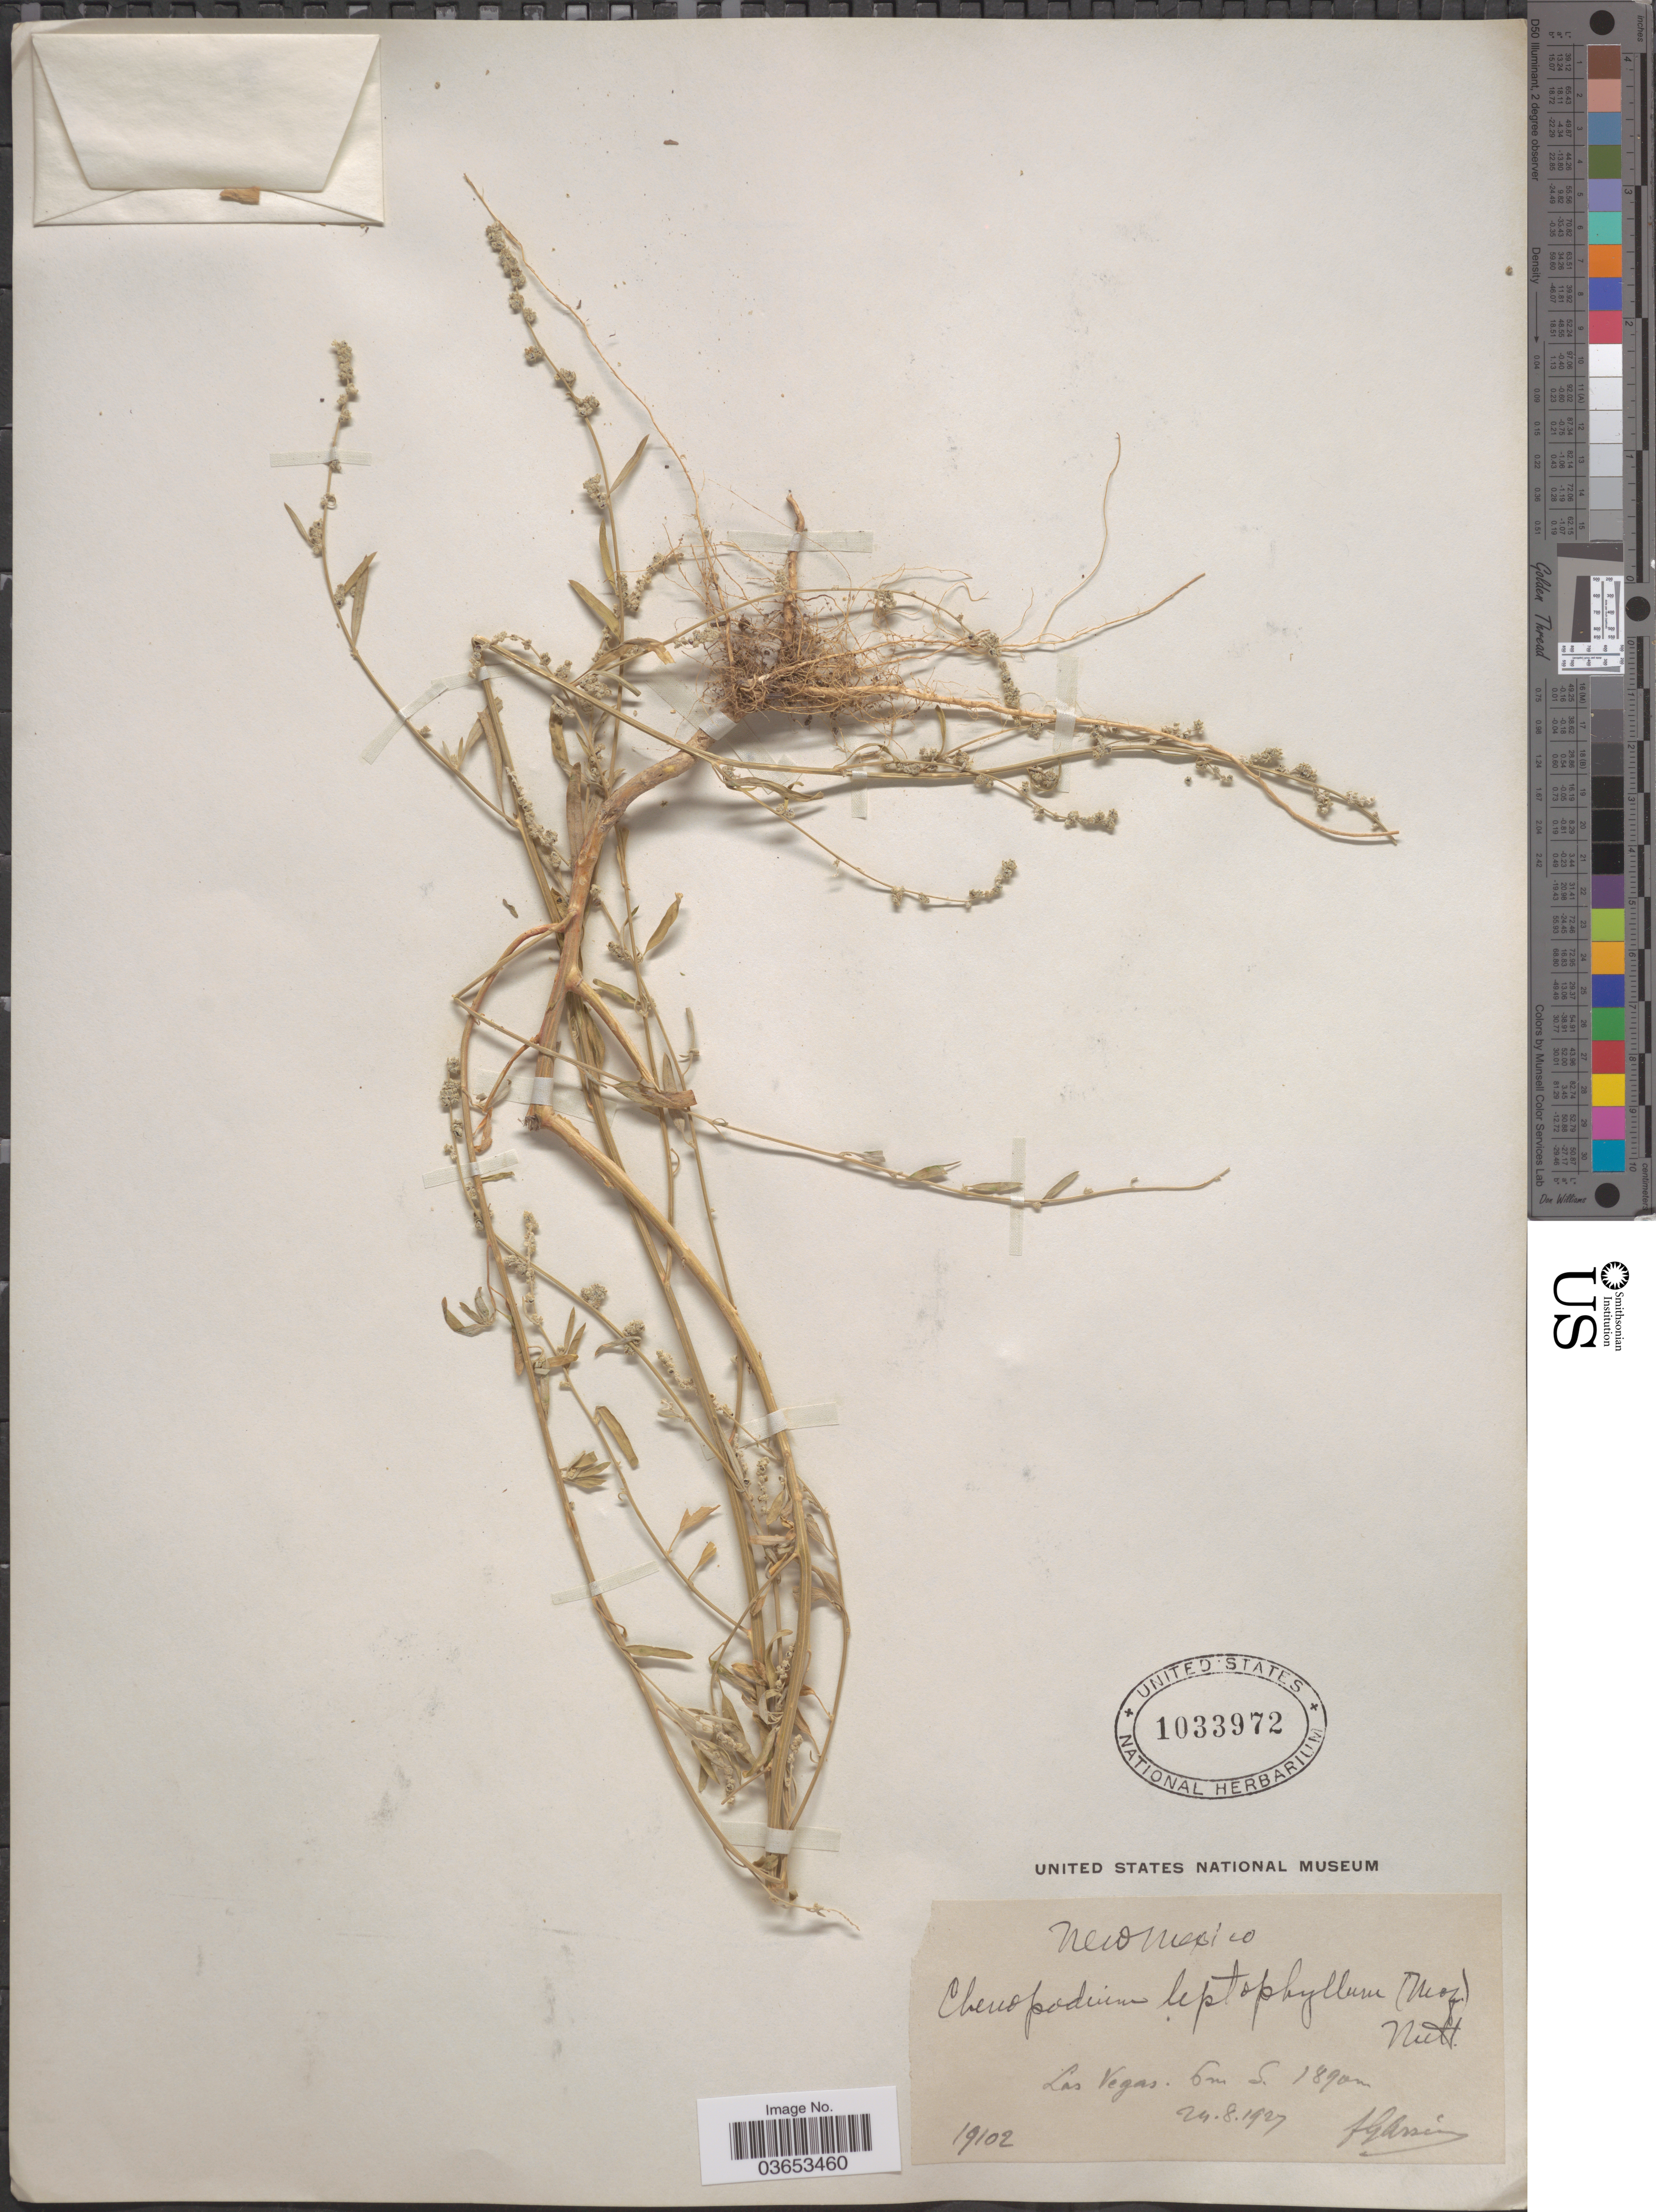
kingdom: Plantae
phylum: Tracheophyta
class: Magnoliopsida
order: Caryophyllales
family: Amaranthaceae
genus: Chenopodium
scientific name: Chenopodium leptophyllum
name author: (Moq.) Nutt. ex S. Watson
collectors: F. Arsène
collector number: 19102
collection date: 1927-08-24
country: United States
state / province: New Mexico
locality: Las Vegas. 6 m. S.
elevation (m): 1890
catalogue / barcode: US 1033972